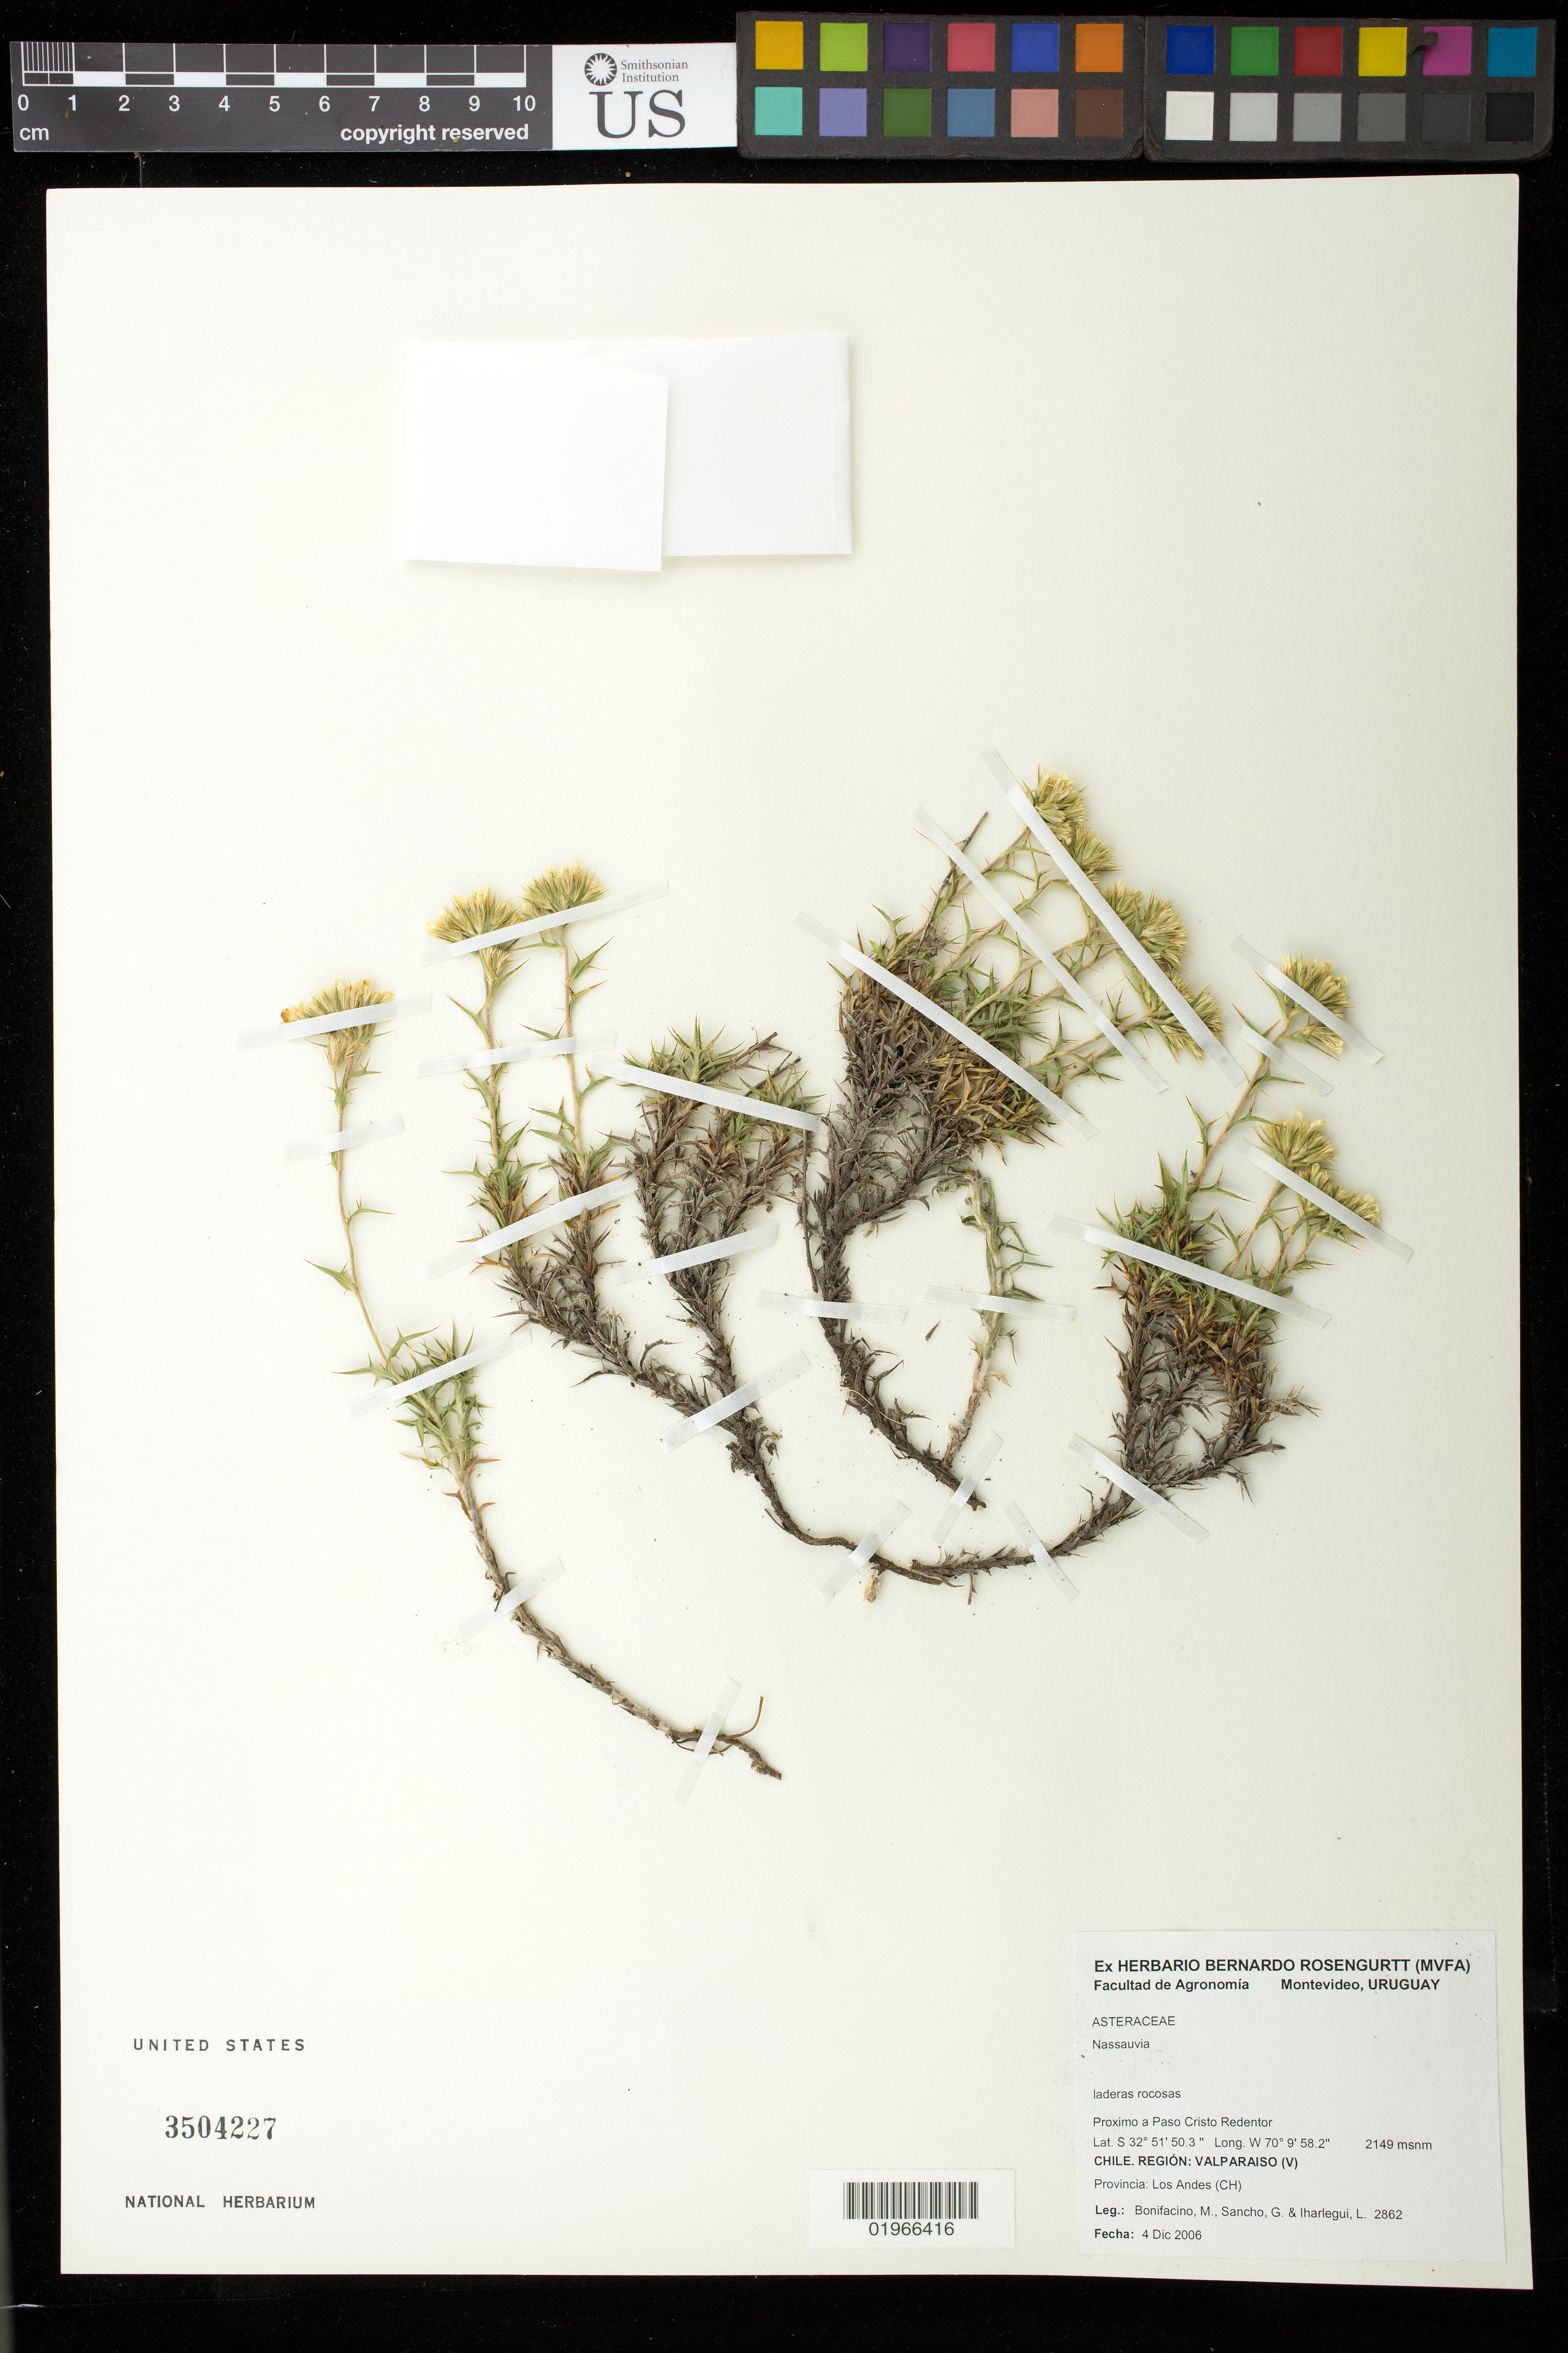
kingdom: Plantae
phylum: Tracheophyta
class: Magnoliopsida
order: Asterales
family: Asteraceae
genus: Nassauvia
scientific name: Nassauvia sp.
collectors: M. Bonifacino, G. Sancho & L. Iharlegui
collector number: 2962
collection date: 2006-12-10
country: Argentina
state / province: Chubut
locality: Departamento Paso de los Indios. Ruta 24, al S de Paso de los Indios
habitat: Laderas rocosas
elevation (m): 630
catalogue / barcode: US 3504227